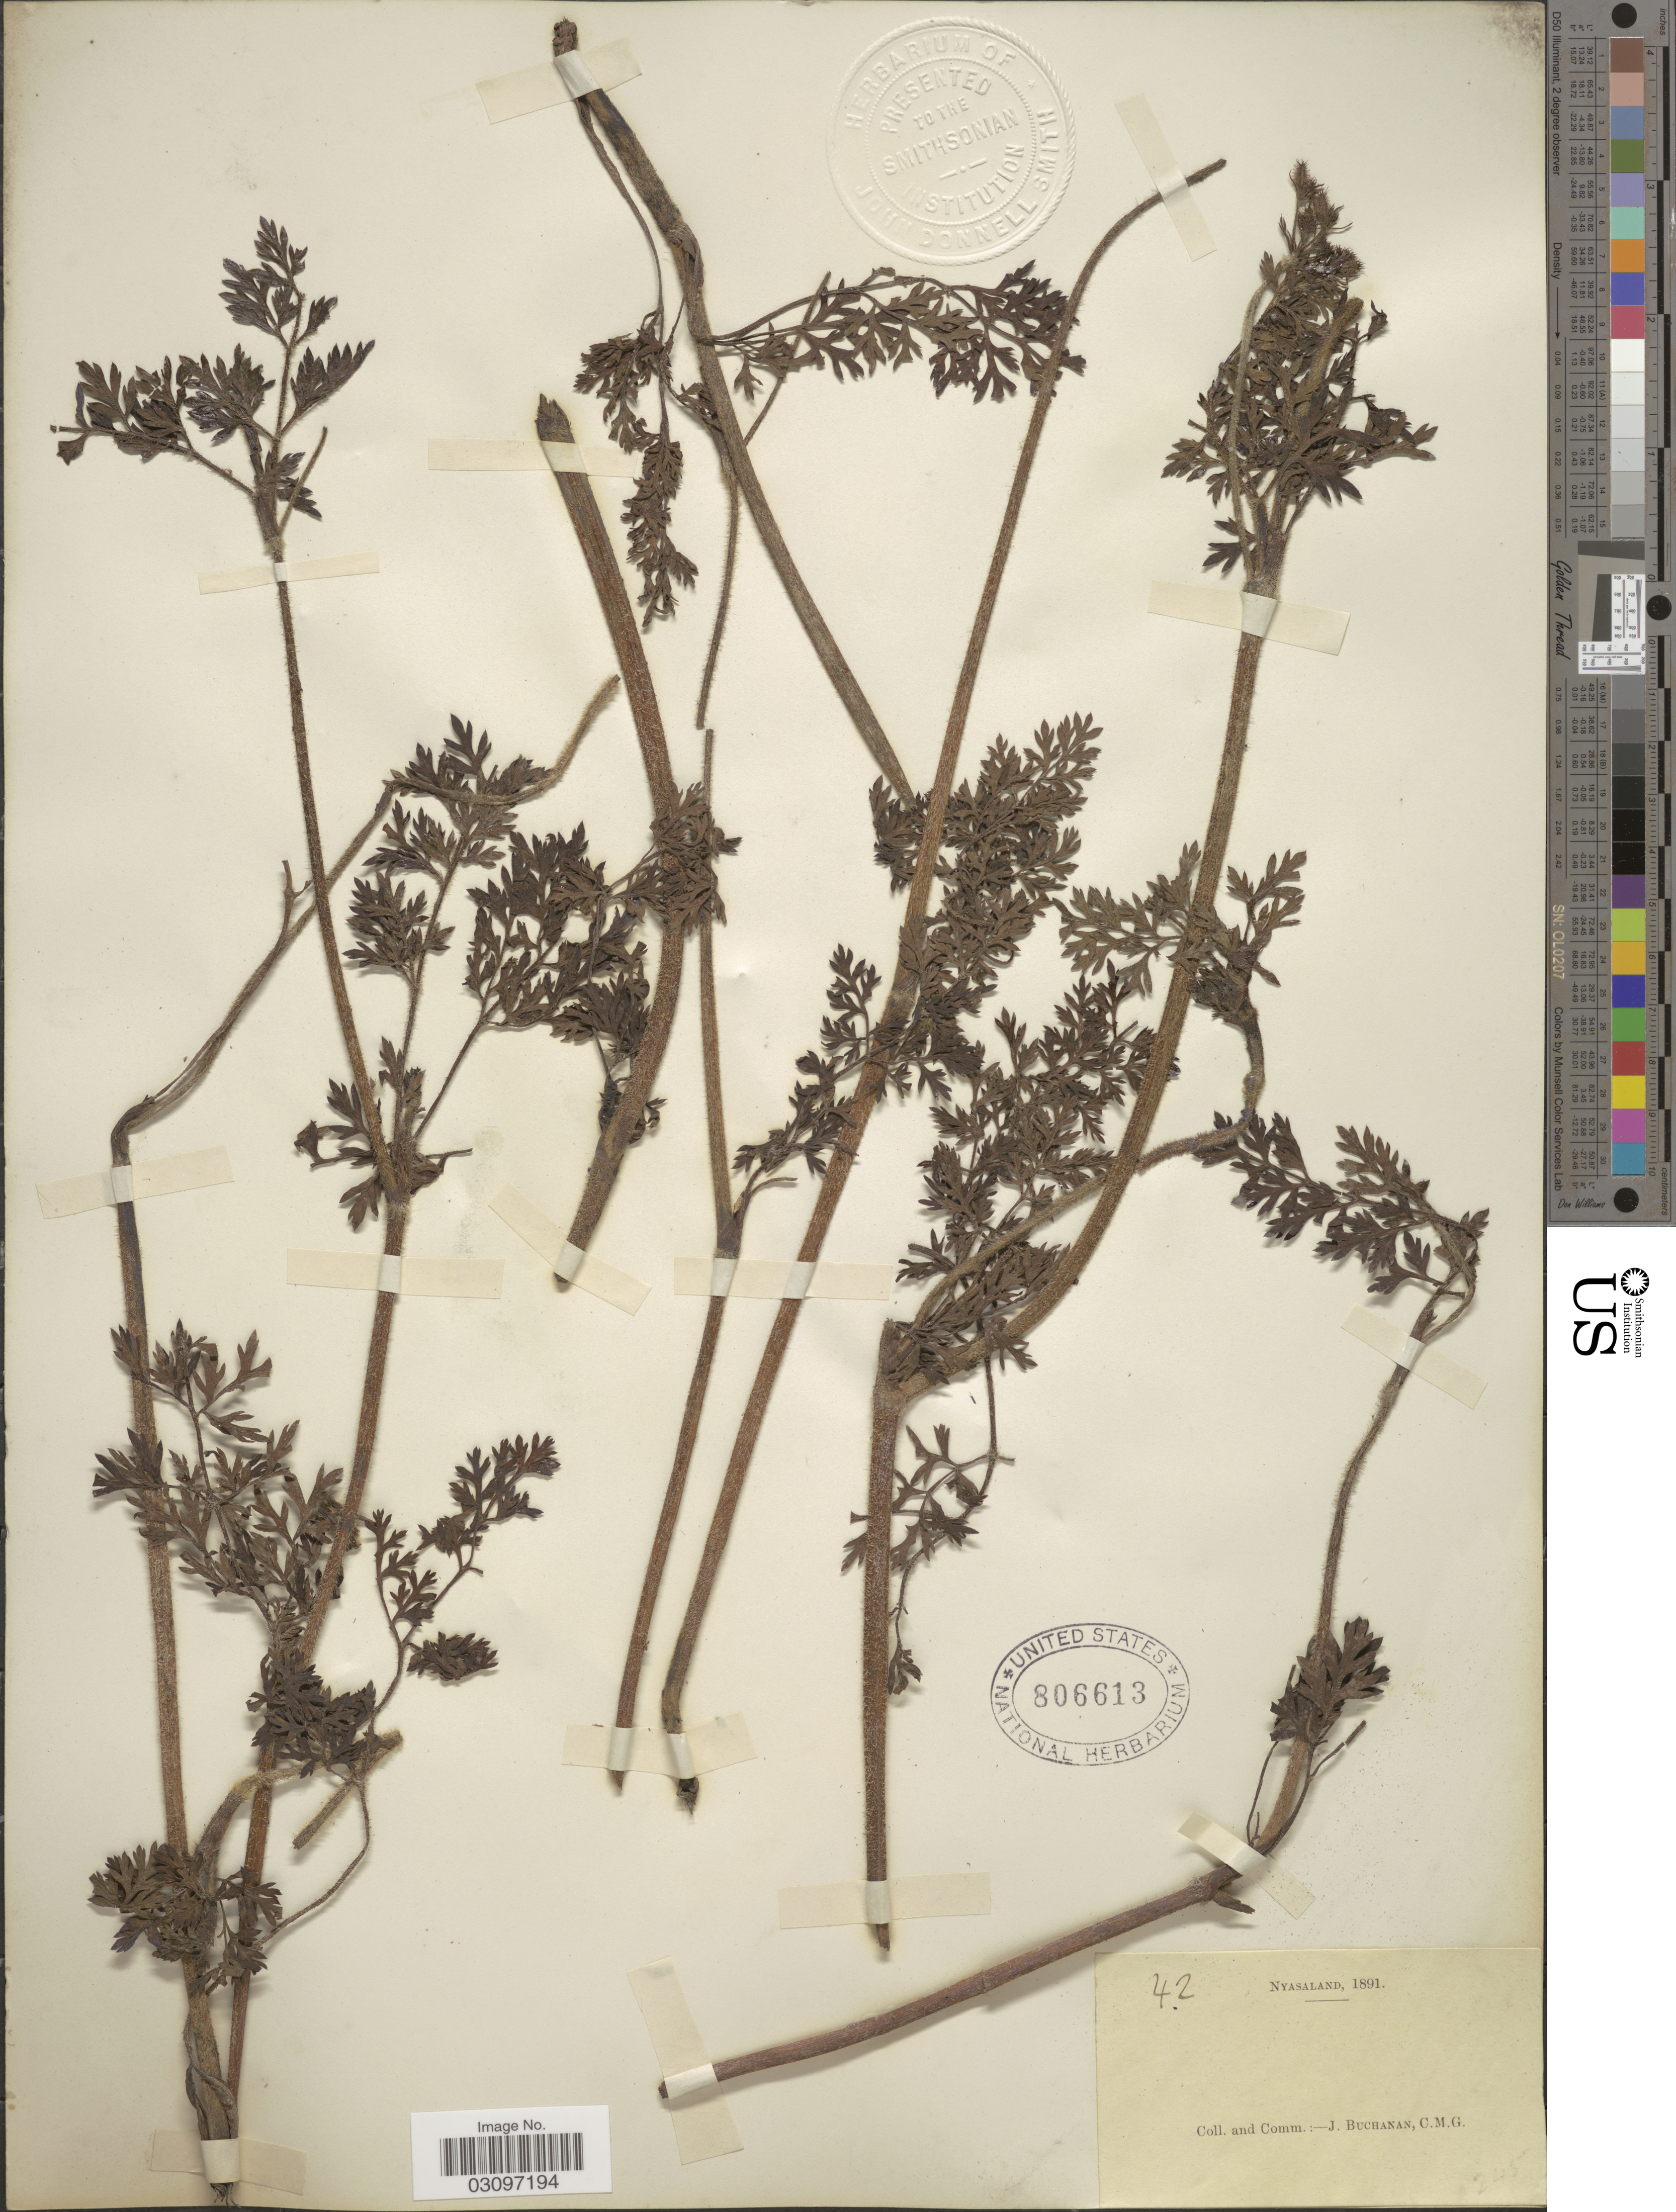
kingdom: Plantae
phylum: Tracheophyta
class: Magnoliopsida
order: Apiales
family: Apiaceae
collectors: J. Buchanan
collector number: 42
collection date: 1891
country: Malawi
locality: Nyasaland.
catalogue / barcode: US 806613